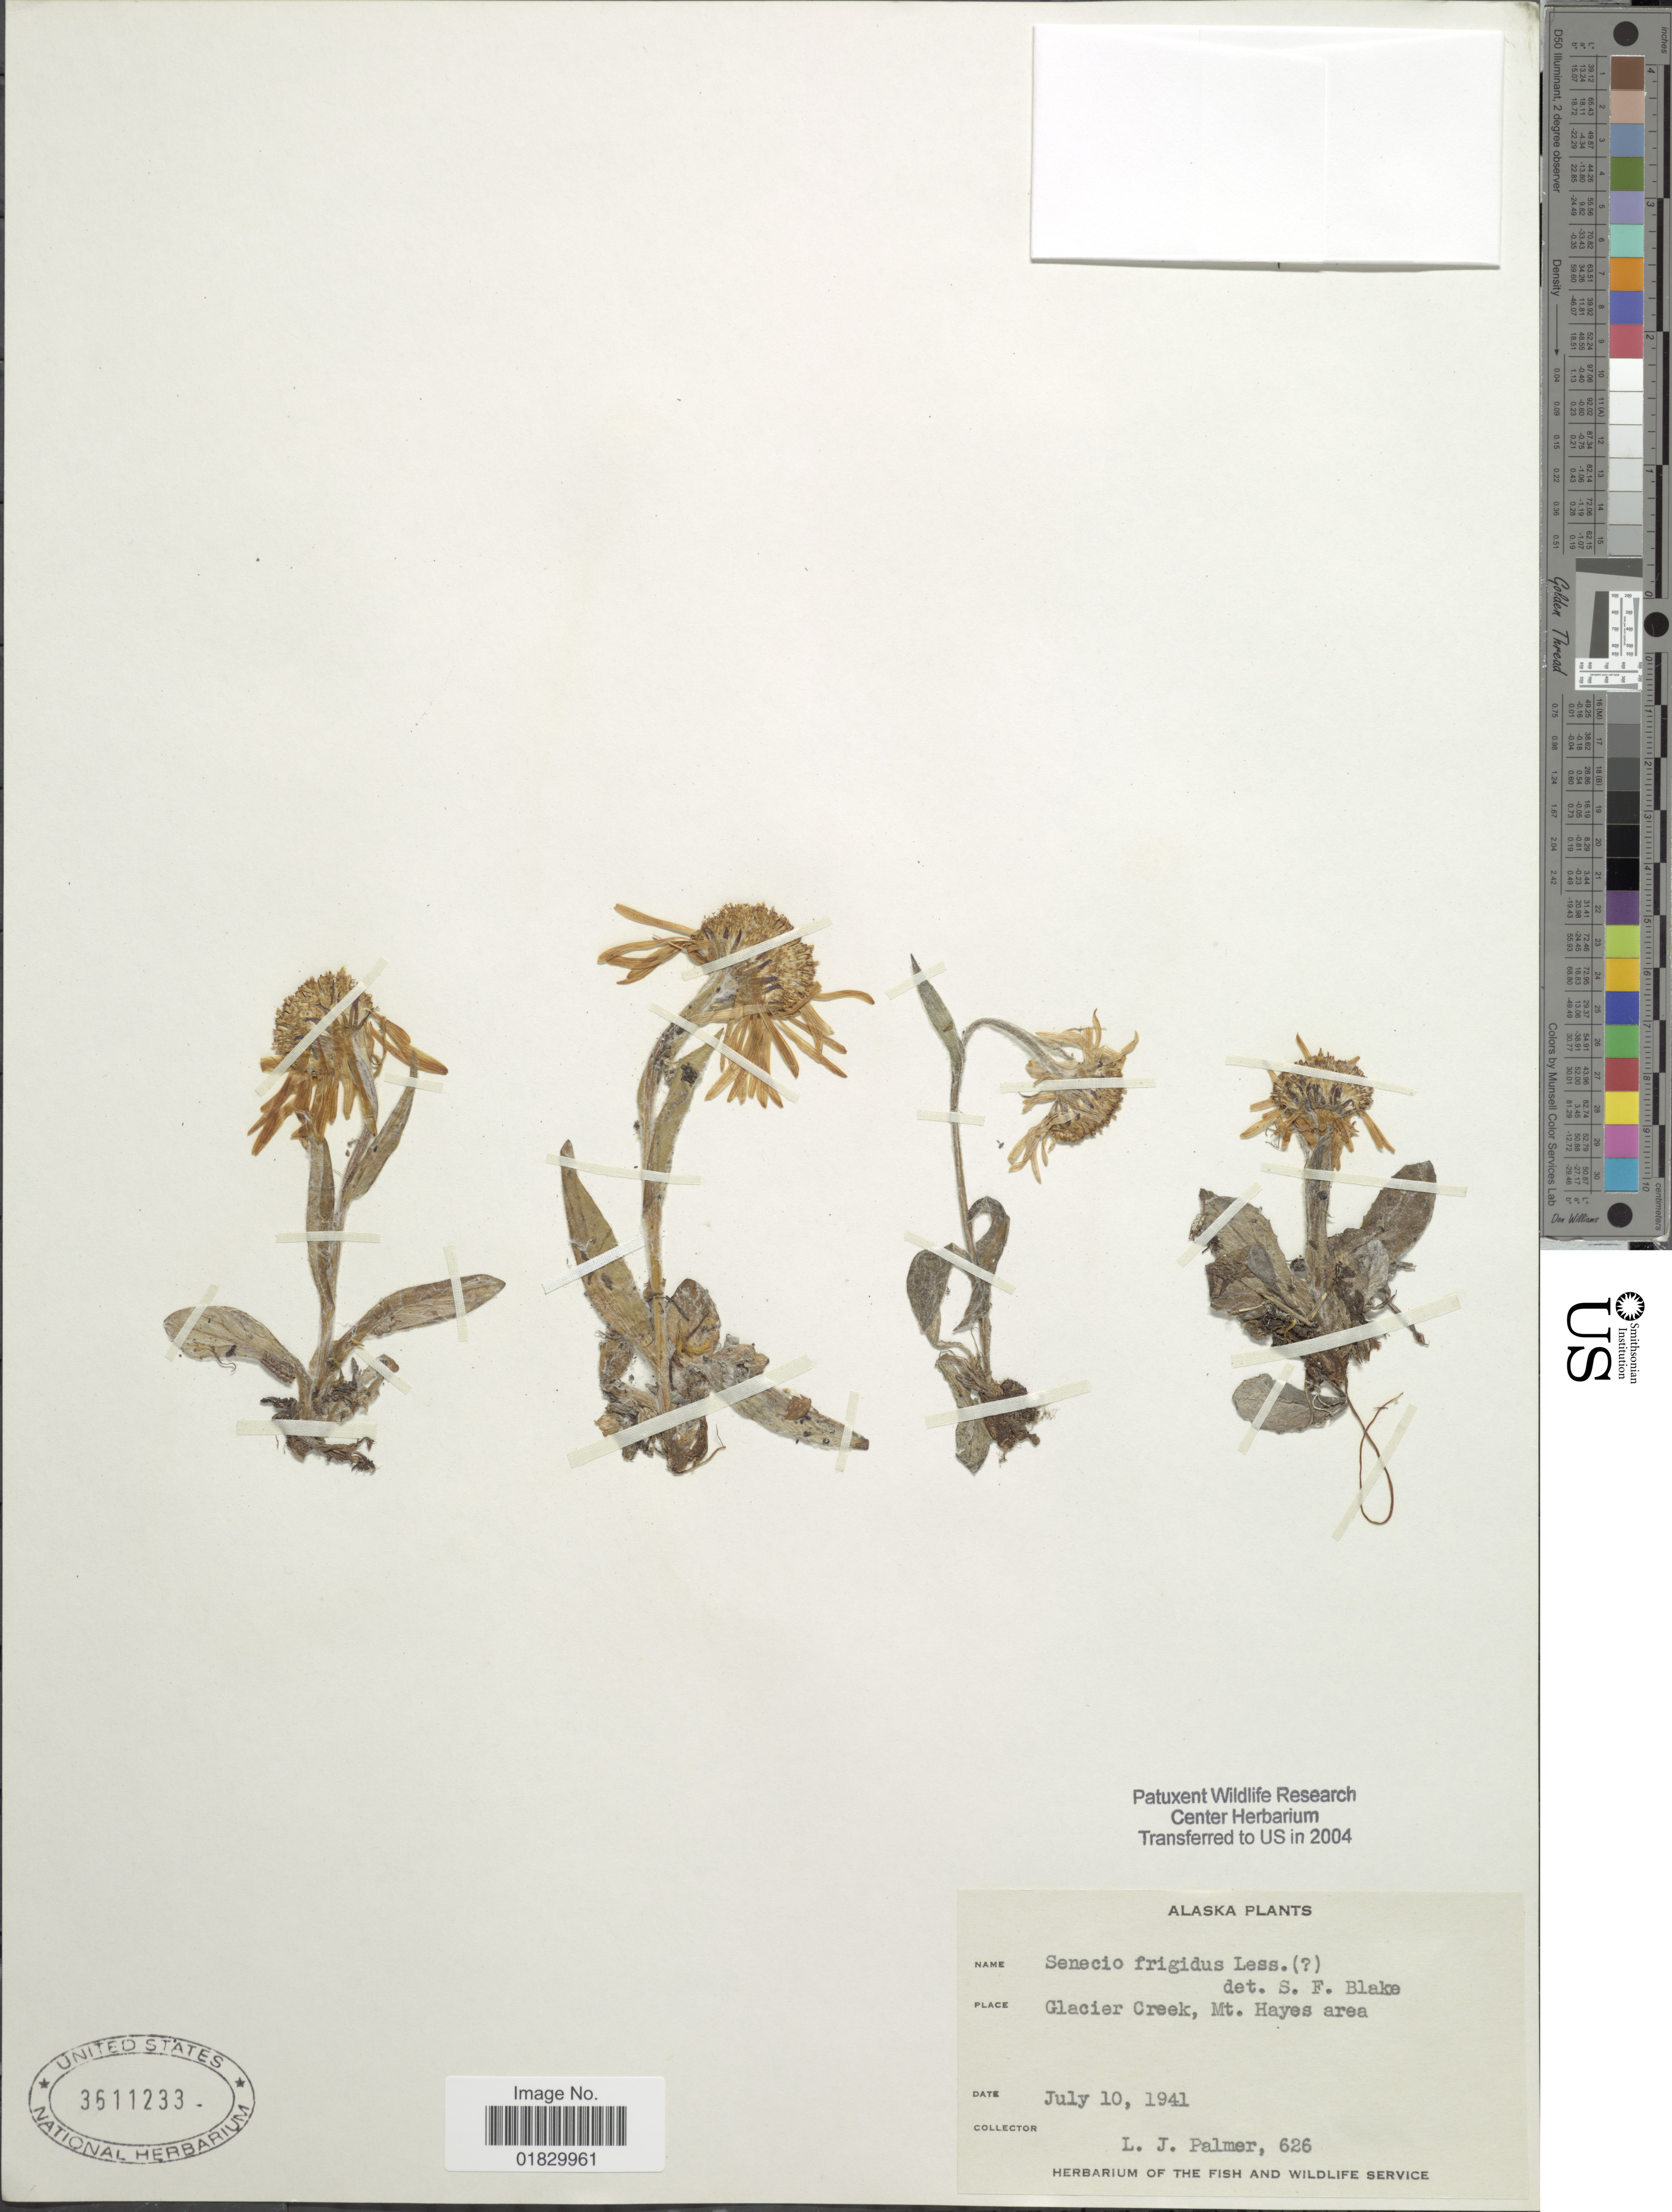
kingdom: Plantae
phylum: Tracheophyta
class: Magnoliopsida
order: Asterales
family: Asteraceae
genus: Tephroseris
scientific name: Tephroseris frigida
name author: (Richardson) Holub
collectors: L. J. Palmer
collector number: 626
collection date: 1941-07-10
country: United States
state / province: Alaska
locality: Glacier Creek, Mt. Hayes area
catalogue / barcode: US 3611233